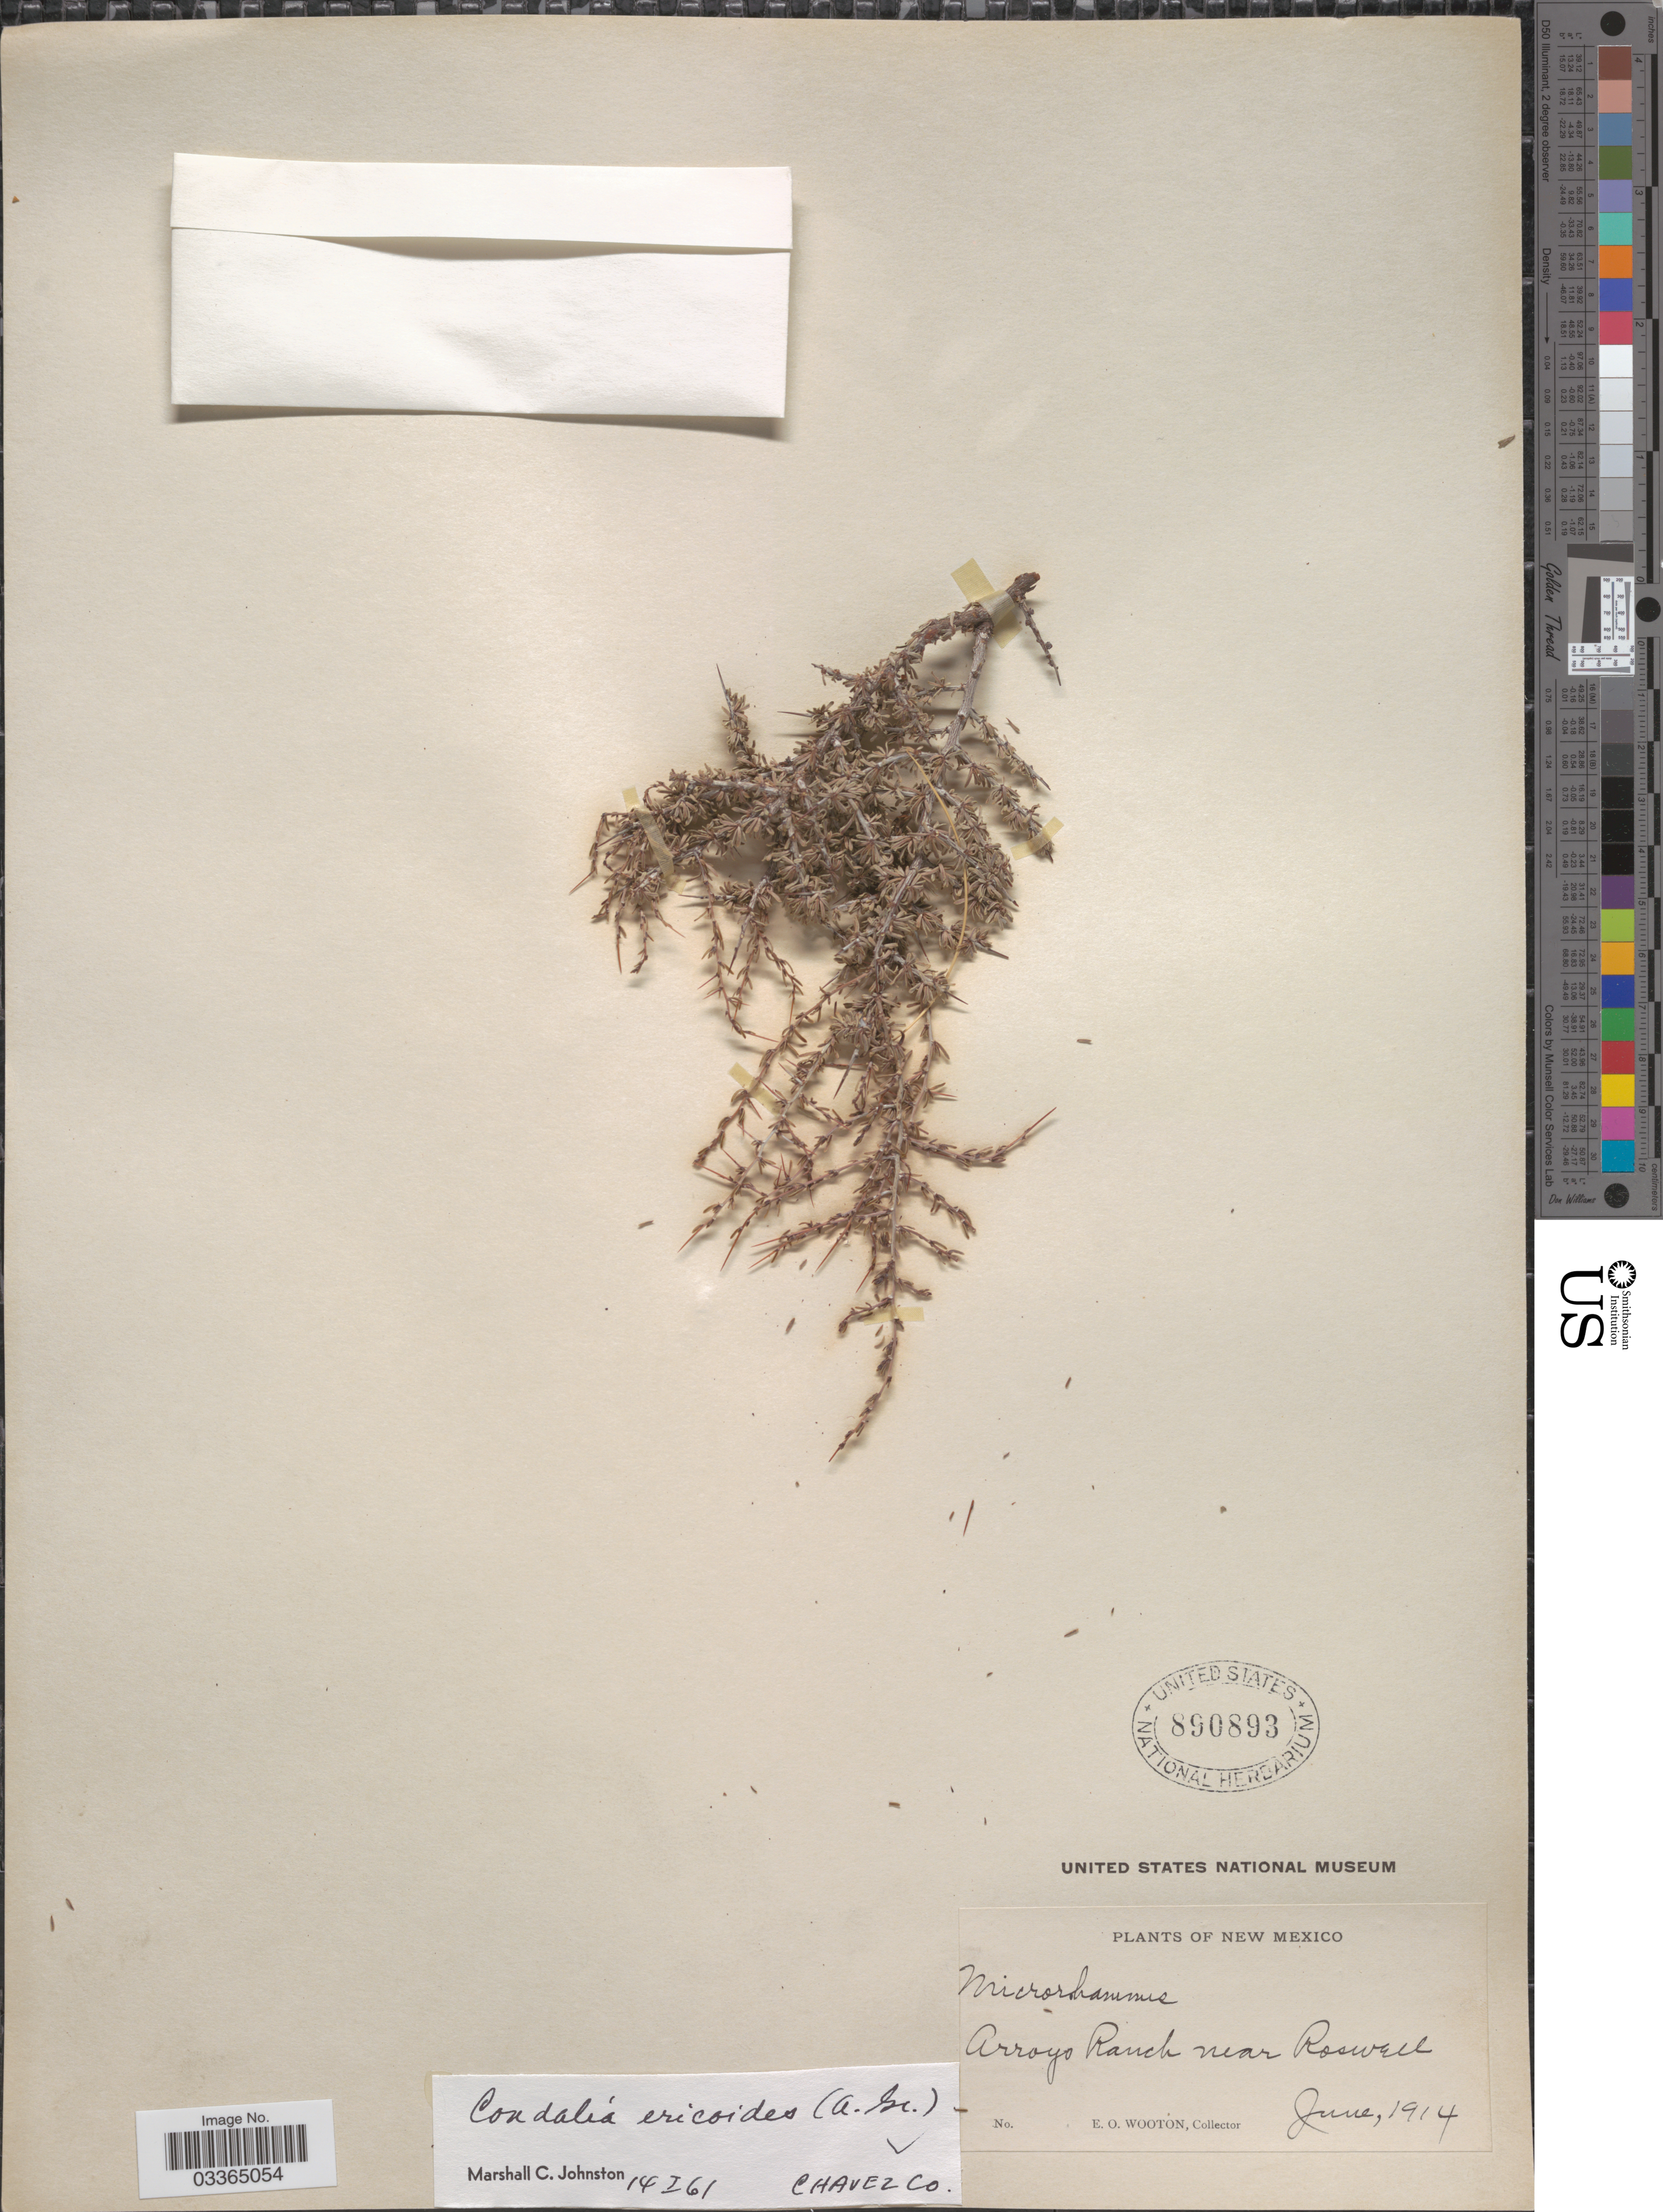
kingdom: Plantae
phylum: Tracheophyta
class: Magnoliopsida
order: Rosales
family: Rhamnaceae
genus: Condalia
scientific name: Condalia ericoides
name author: (A. Gray) M.C. Johnst.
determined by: Johnston, Marshall C.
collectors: E. O. Wooton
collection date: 1914-06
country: United States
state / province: New Mexico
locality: Arroyo Ranch near Roswell.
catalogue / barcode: US 890893